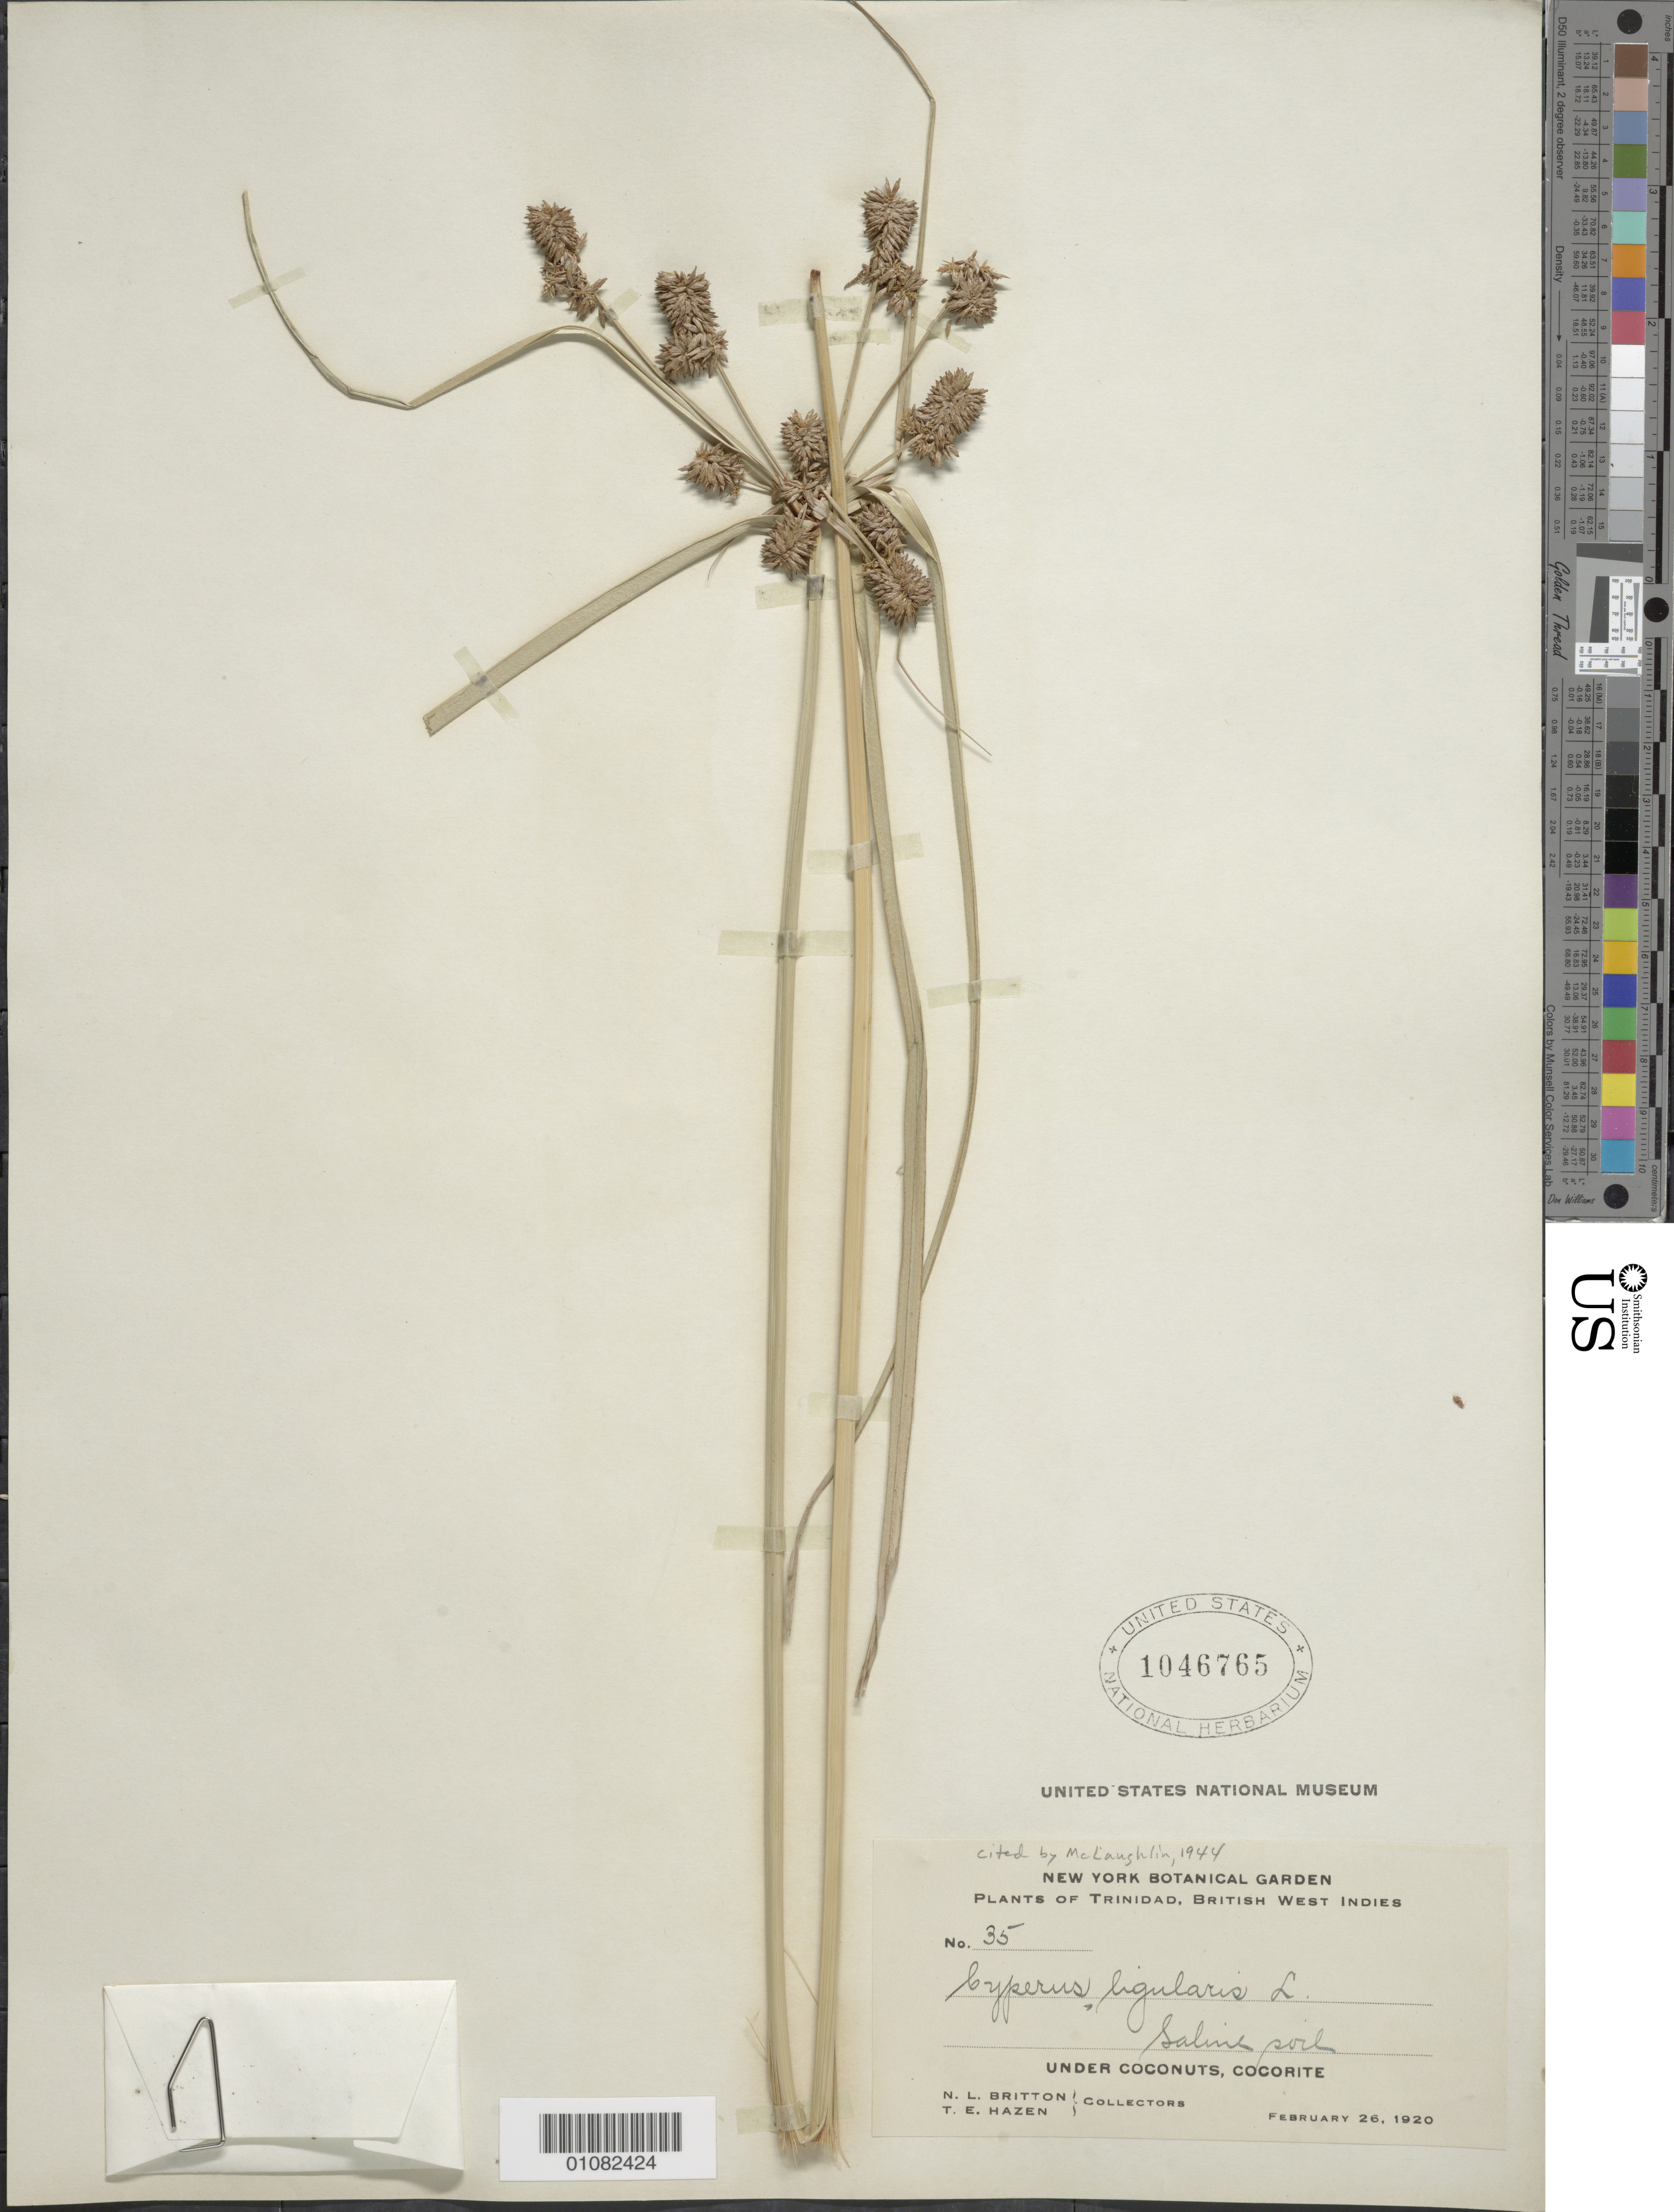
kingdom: Plantae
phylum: Tracheophyta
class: Liliopsida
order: Poales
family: Cyperaceae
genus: Cyperus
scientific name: Cyperus ligularis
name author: L.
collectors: N. Britton & T. E. Hazen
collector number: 35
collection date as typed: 26 Feb 1920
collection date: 1920-02-26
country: Trinidad and Tobago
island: Trinidad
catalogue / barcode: US 1046765